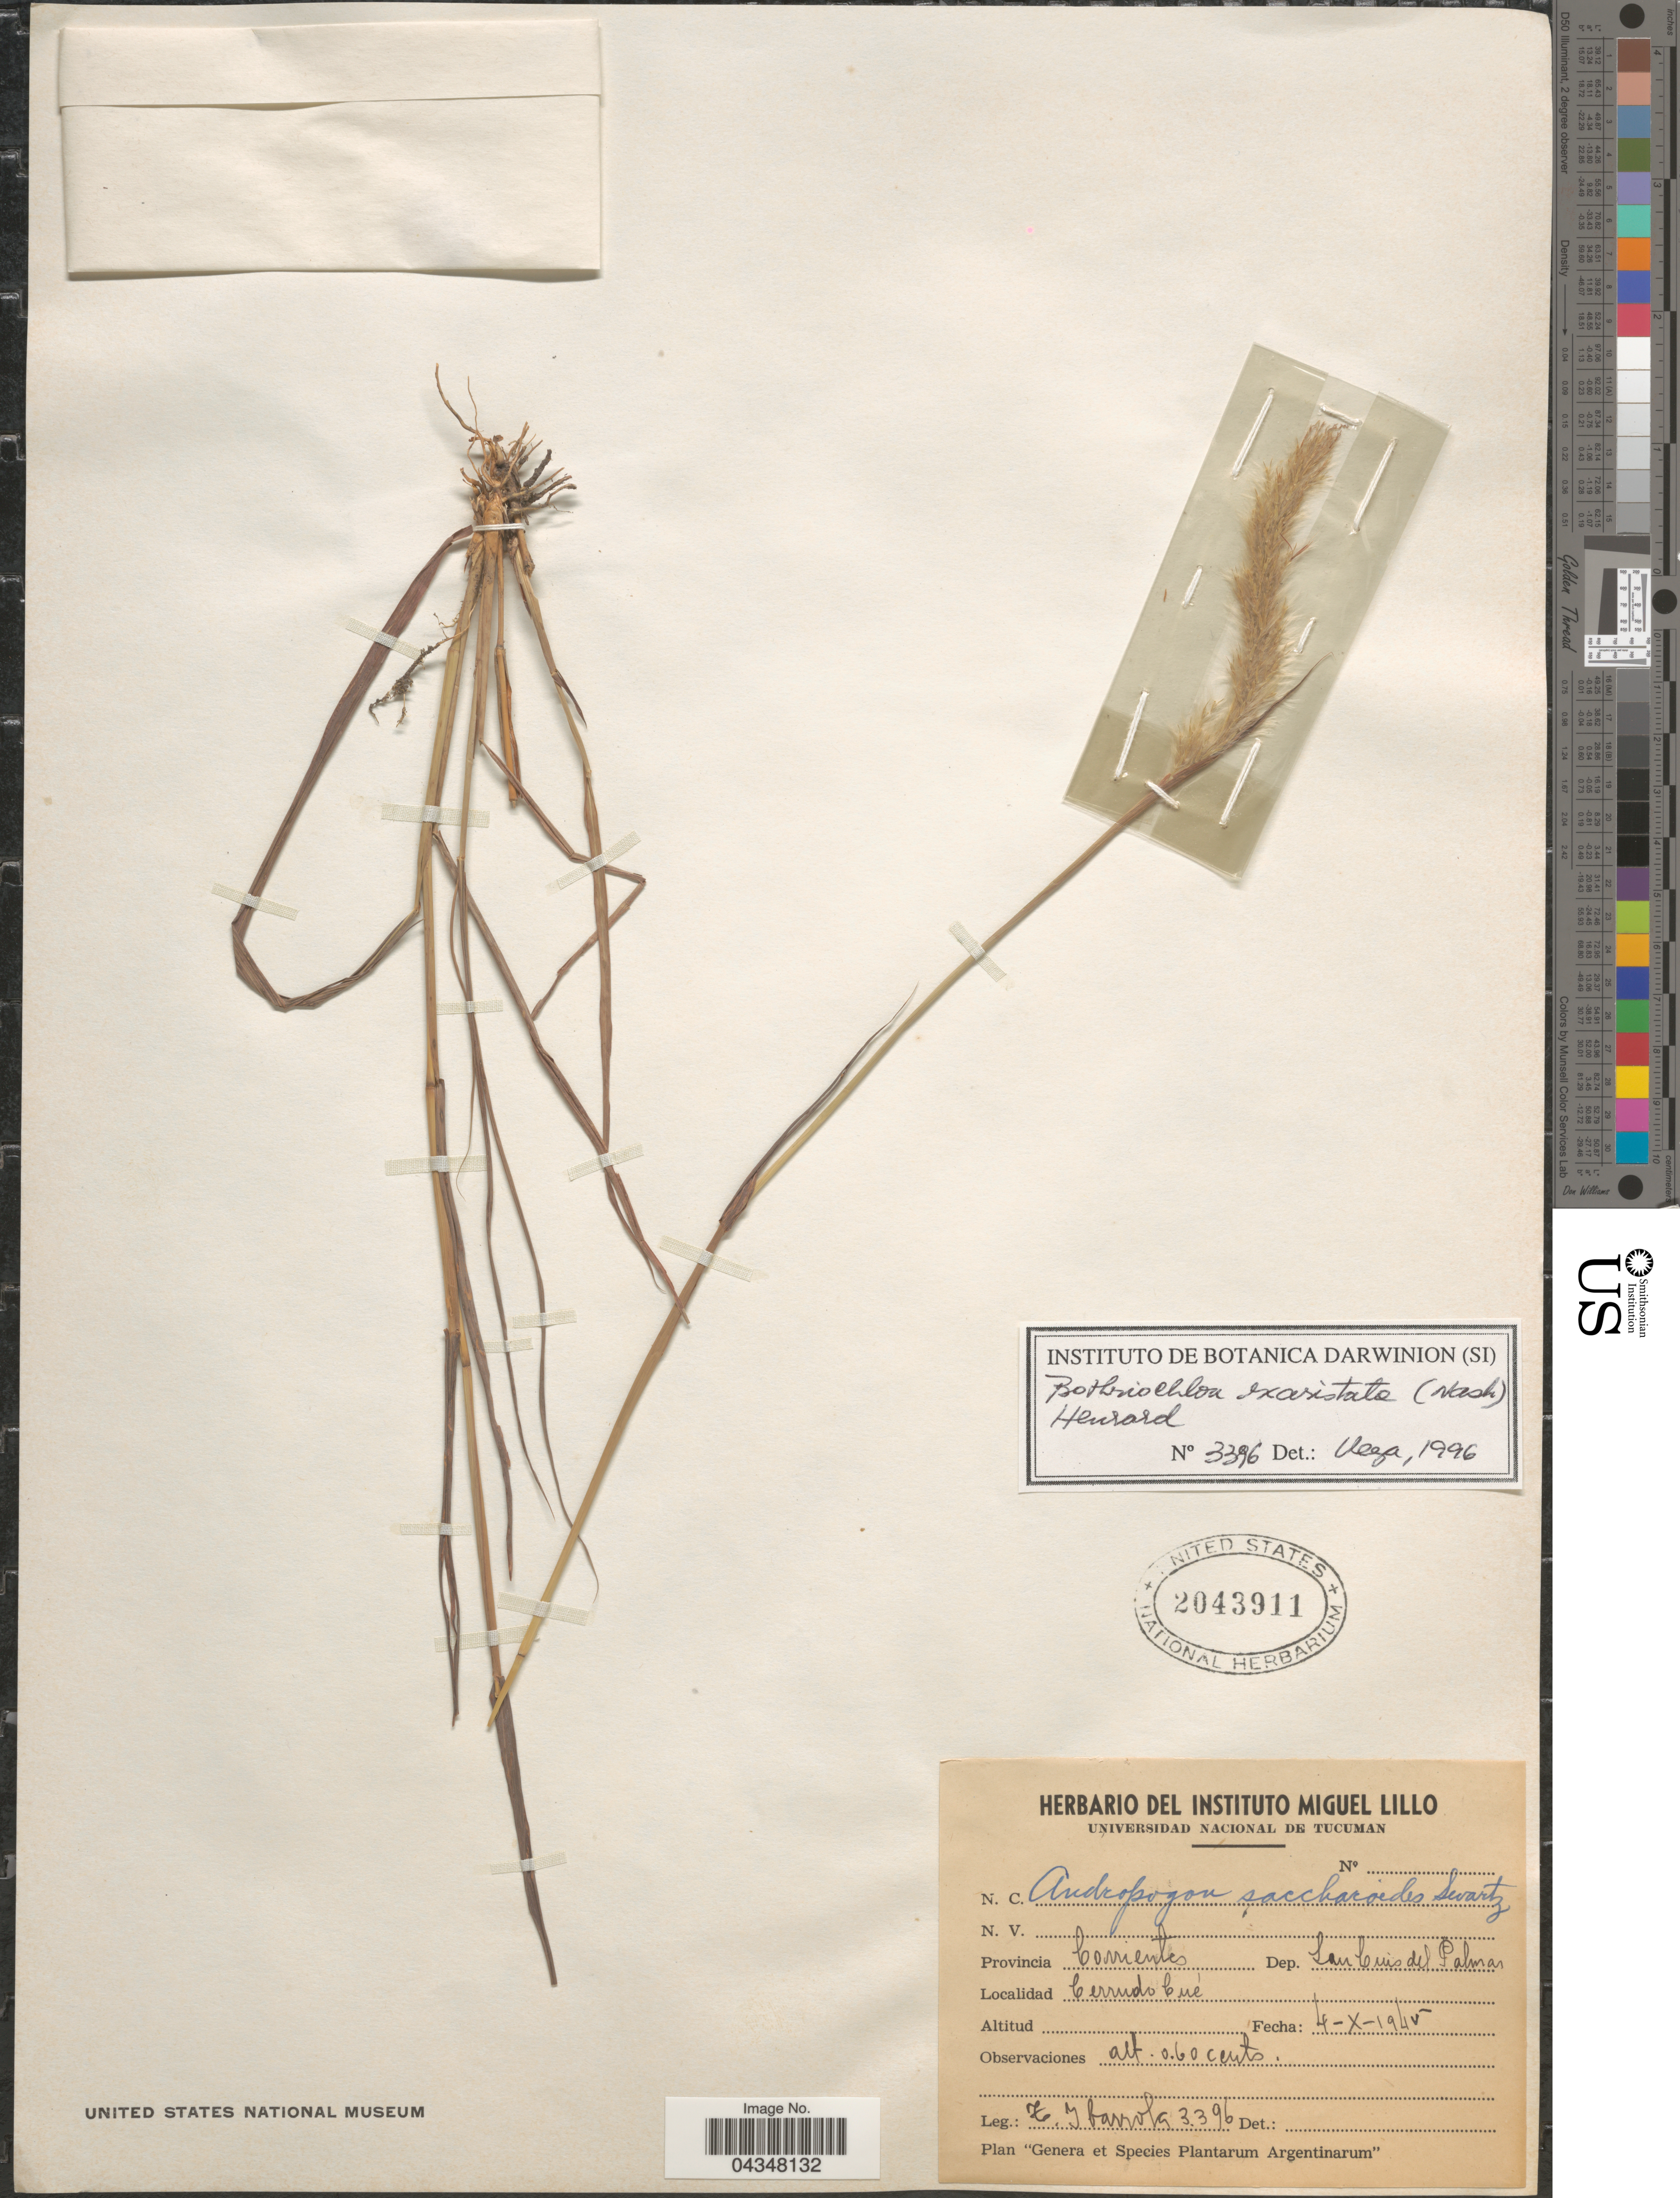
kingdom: Plantae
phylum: Tracheophyta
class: Liliopsida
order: Poales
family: Poaceae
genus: Bothriochloa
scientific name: Bothriochloa exaristata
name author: (Nash) Henr.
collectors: C. Ibarrola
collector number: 3396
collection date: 1945-10-04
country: Argentina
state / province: Corrientes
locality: Dep. San Luis del Palmas. Cerrado Cué.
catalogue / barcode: US 2043911